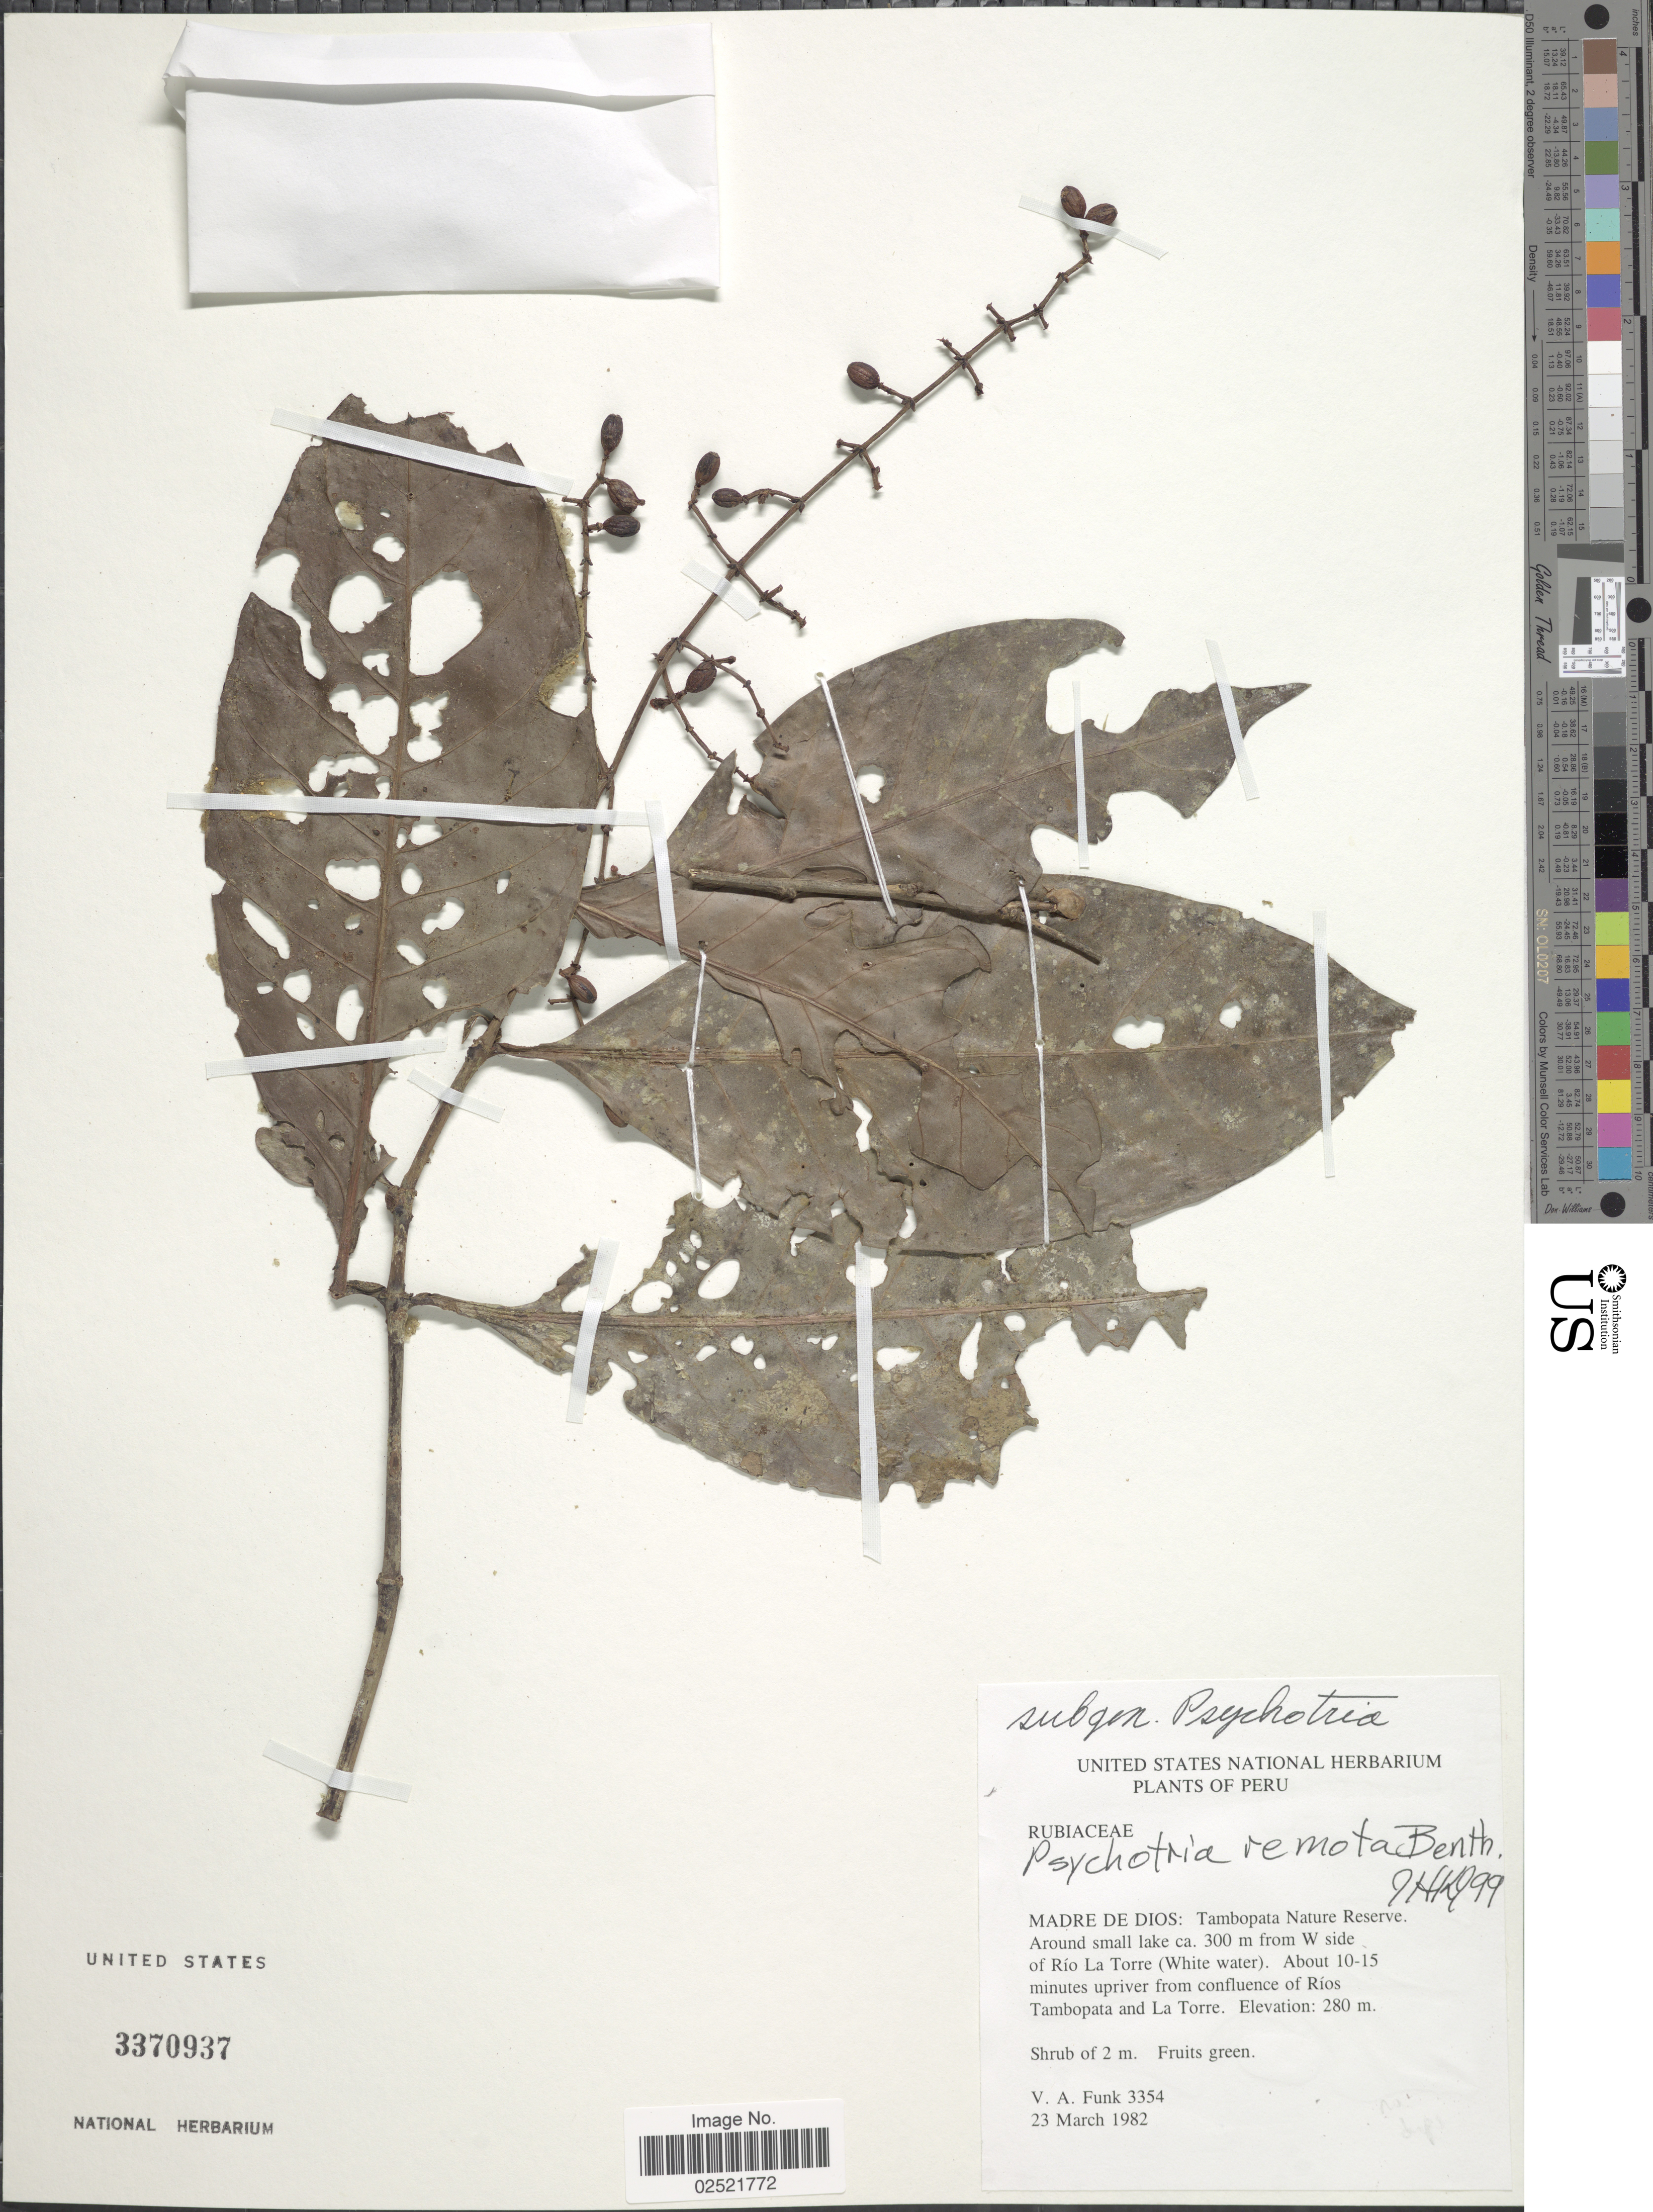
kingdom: Plantae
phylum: Tracheophyta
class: Magnoliopsida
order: Gentianales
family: Rubiaceae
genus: Psychotria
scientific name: Psychotria remota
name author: Benth.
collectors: V. Funk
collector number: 3354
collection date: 1982-03-23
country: Peru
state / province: Madre de Dios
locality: Tambopata Nature Reserve, around small lake ca 300 m from W side of Rio La Torre (White water), about 10-15 minutes upriver from confluence of Rios Tambopata and La Torre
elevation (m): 280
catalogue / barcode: US 3370937